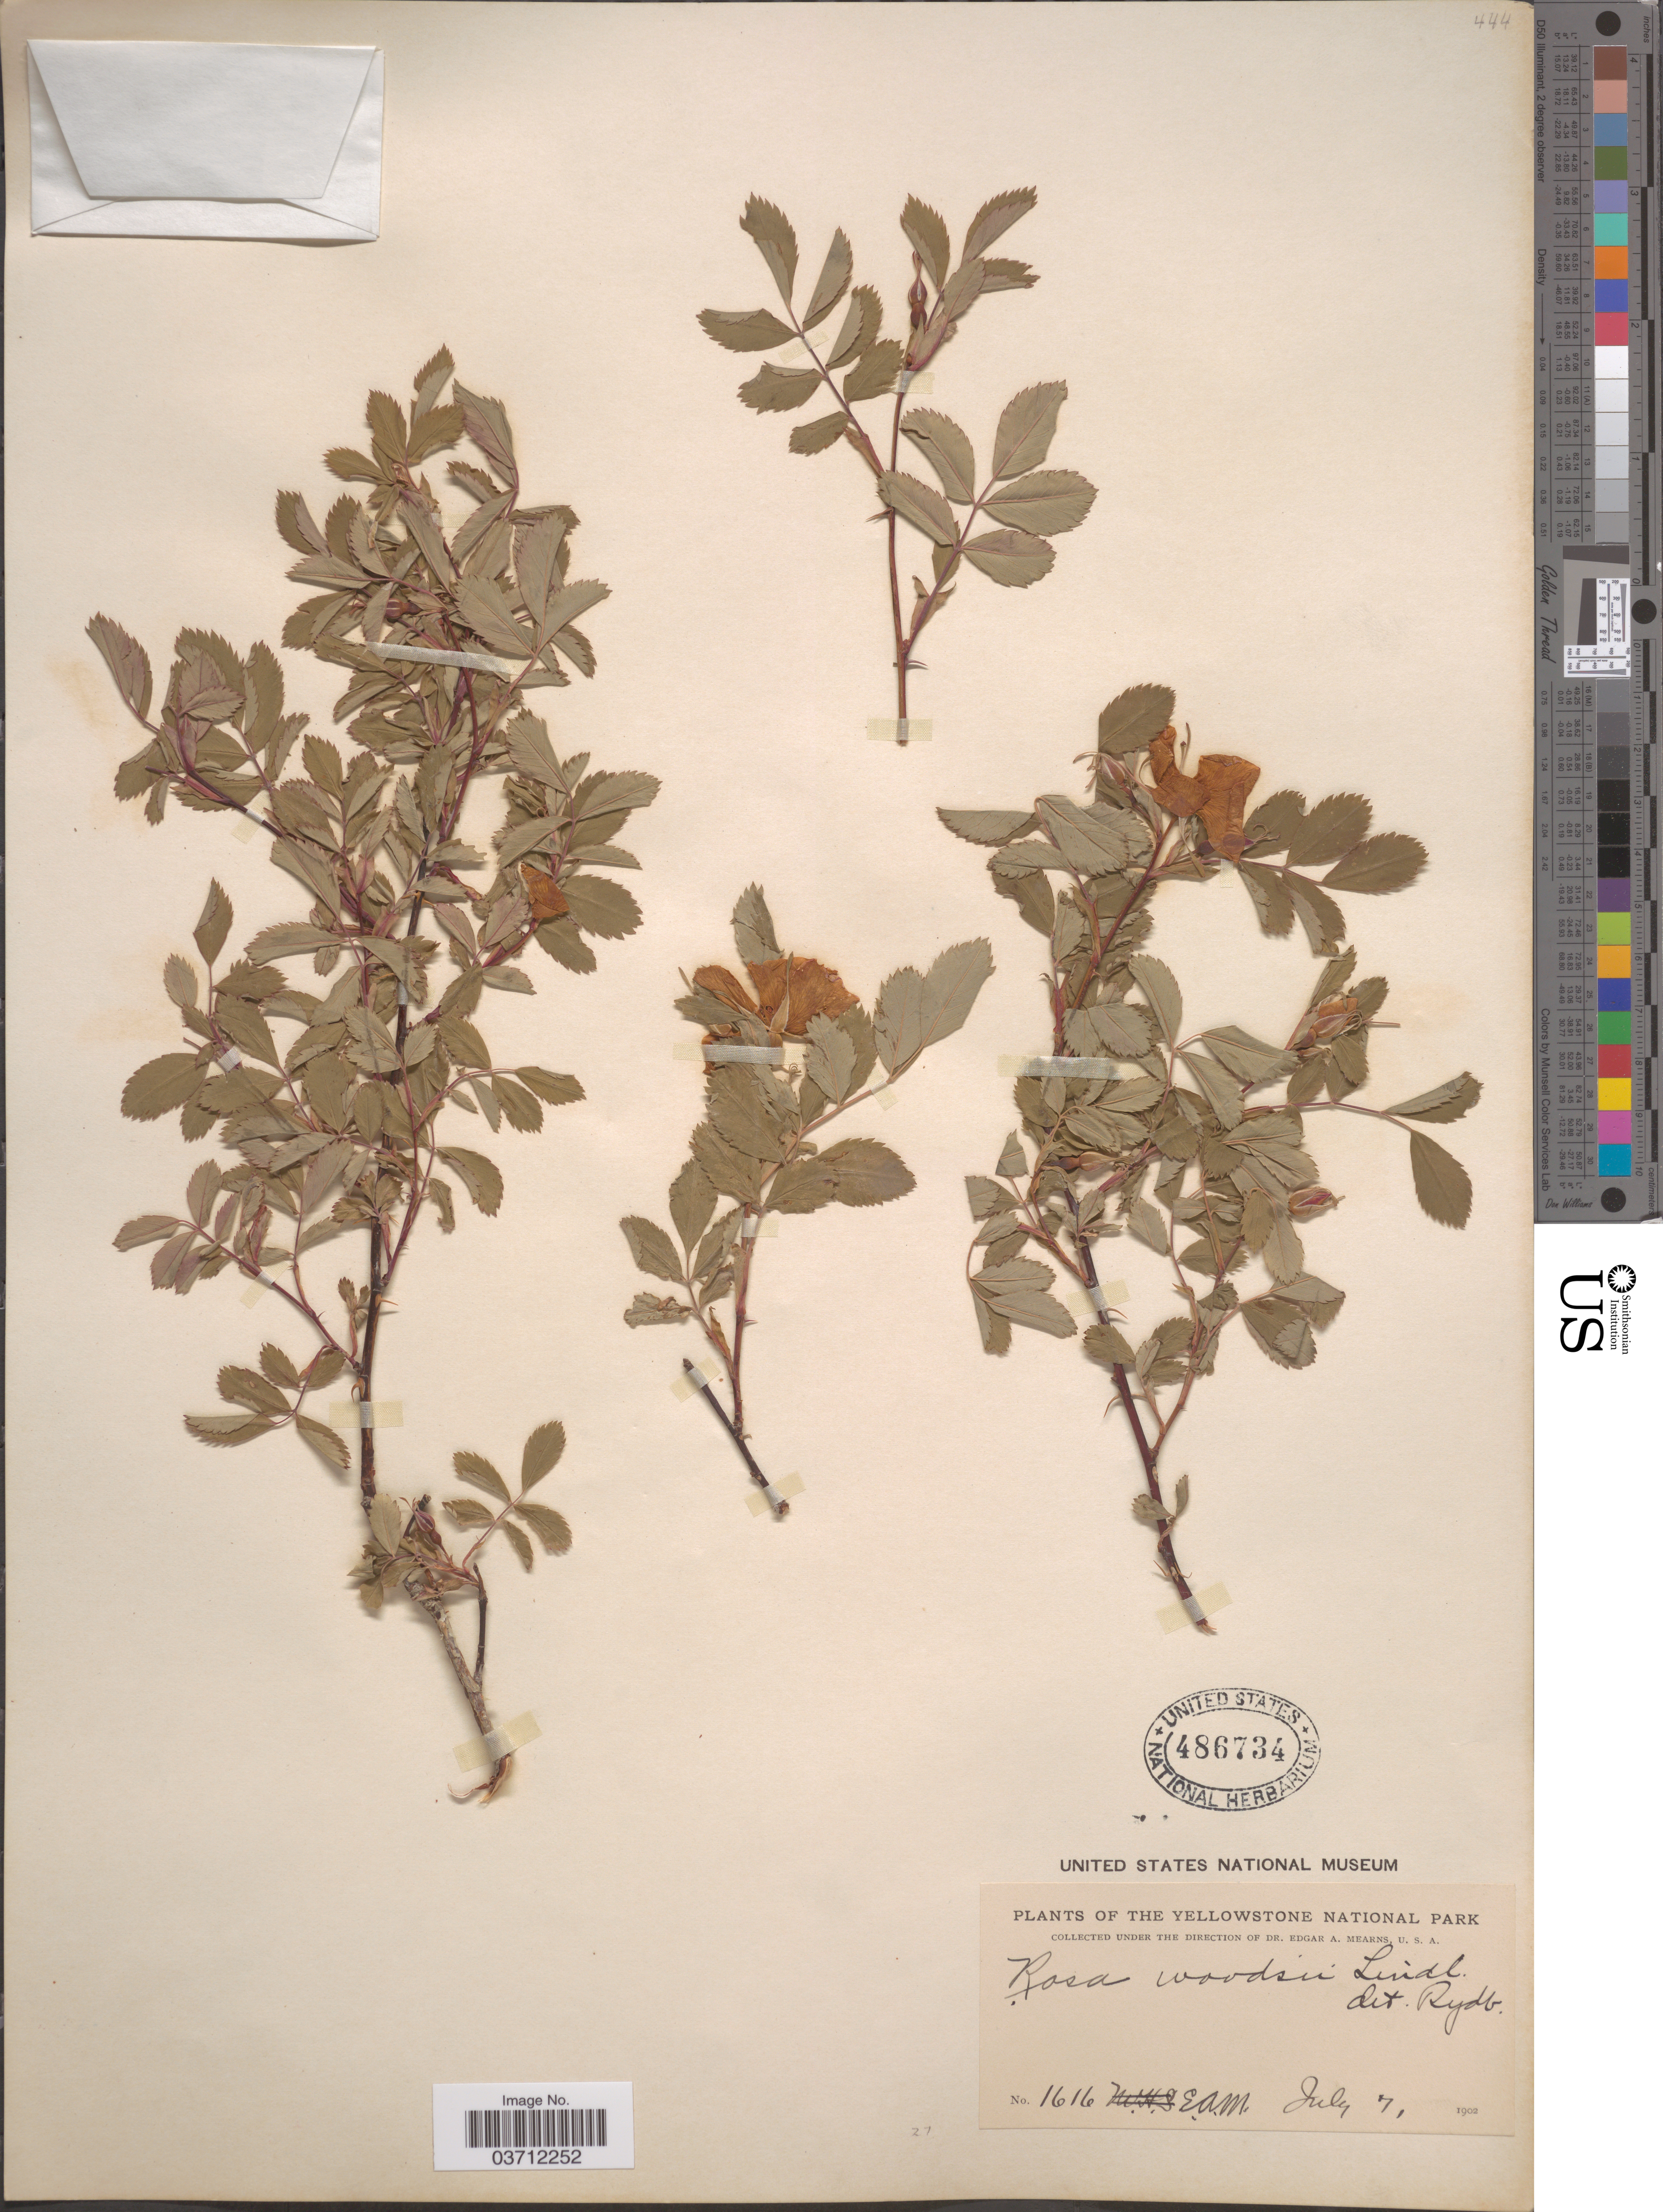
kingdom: Plantae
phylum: Tracheophyta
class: Magnoliopsida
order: Rosales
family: Rosaceae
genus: Rosa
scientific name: Rosa woodsii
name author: Lindl.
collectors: E. A. Mearns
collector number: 1616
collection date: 1902-07-07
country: United States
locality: Yellowstone National Park.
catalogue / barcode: US 486734